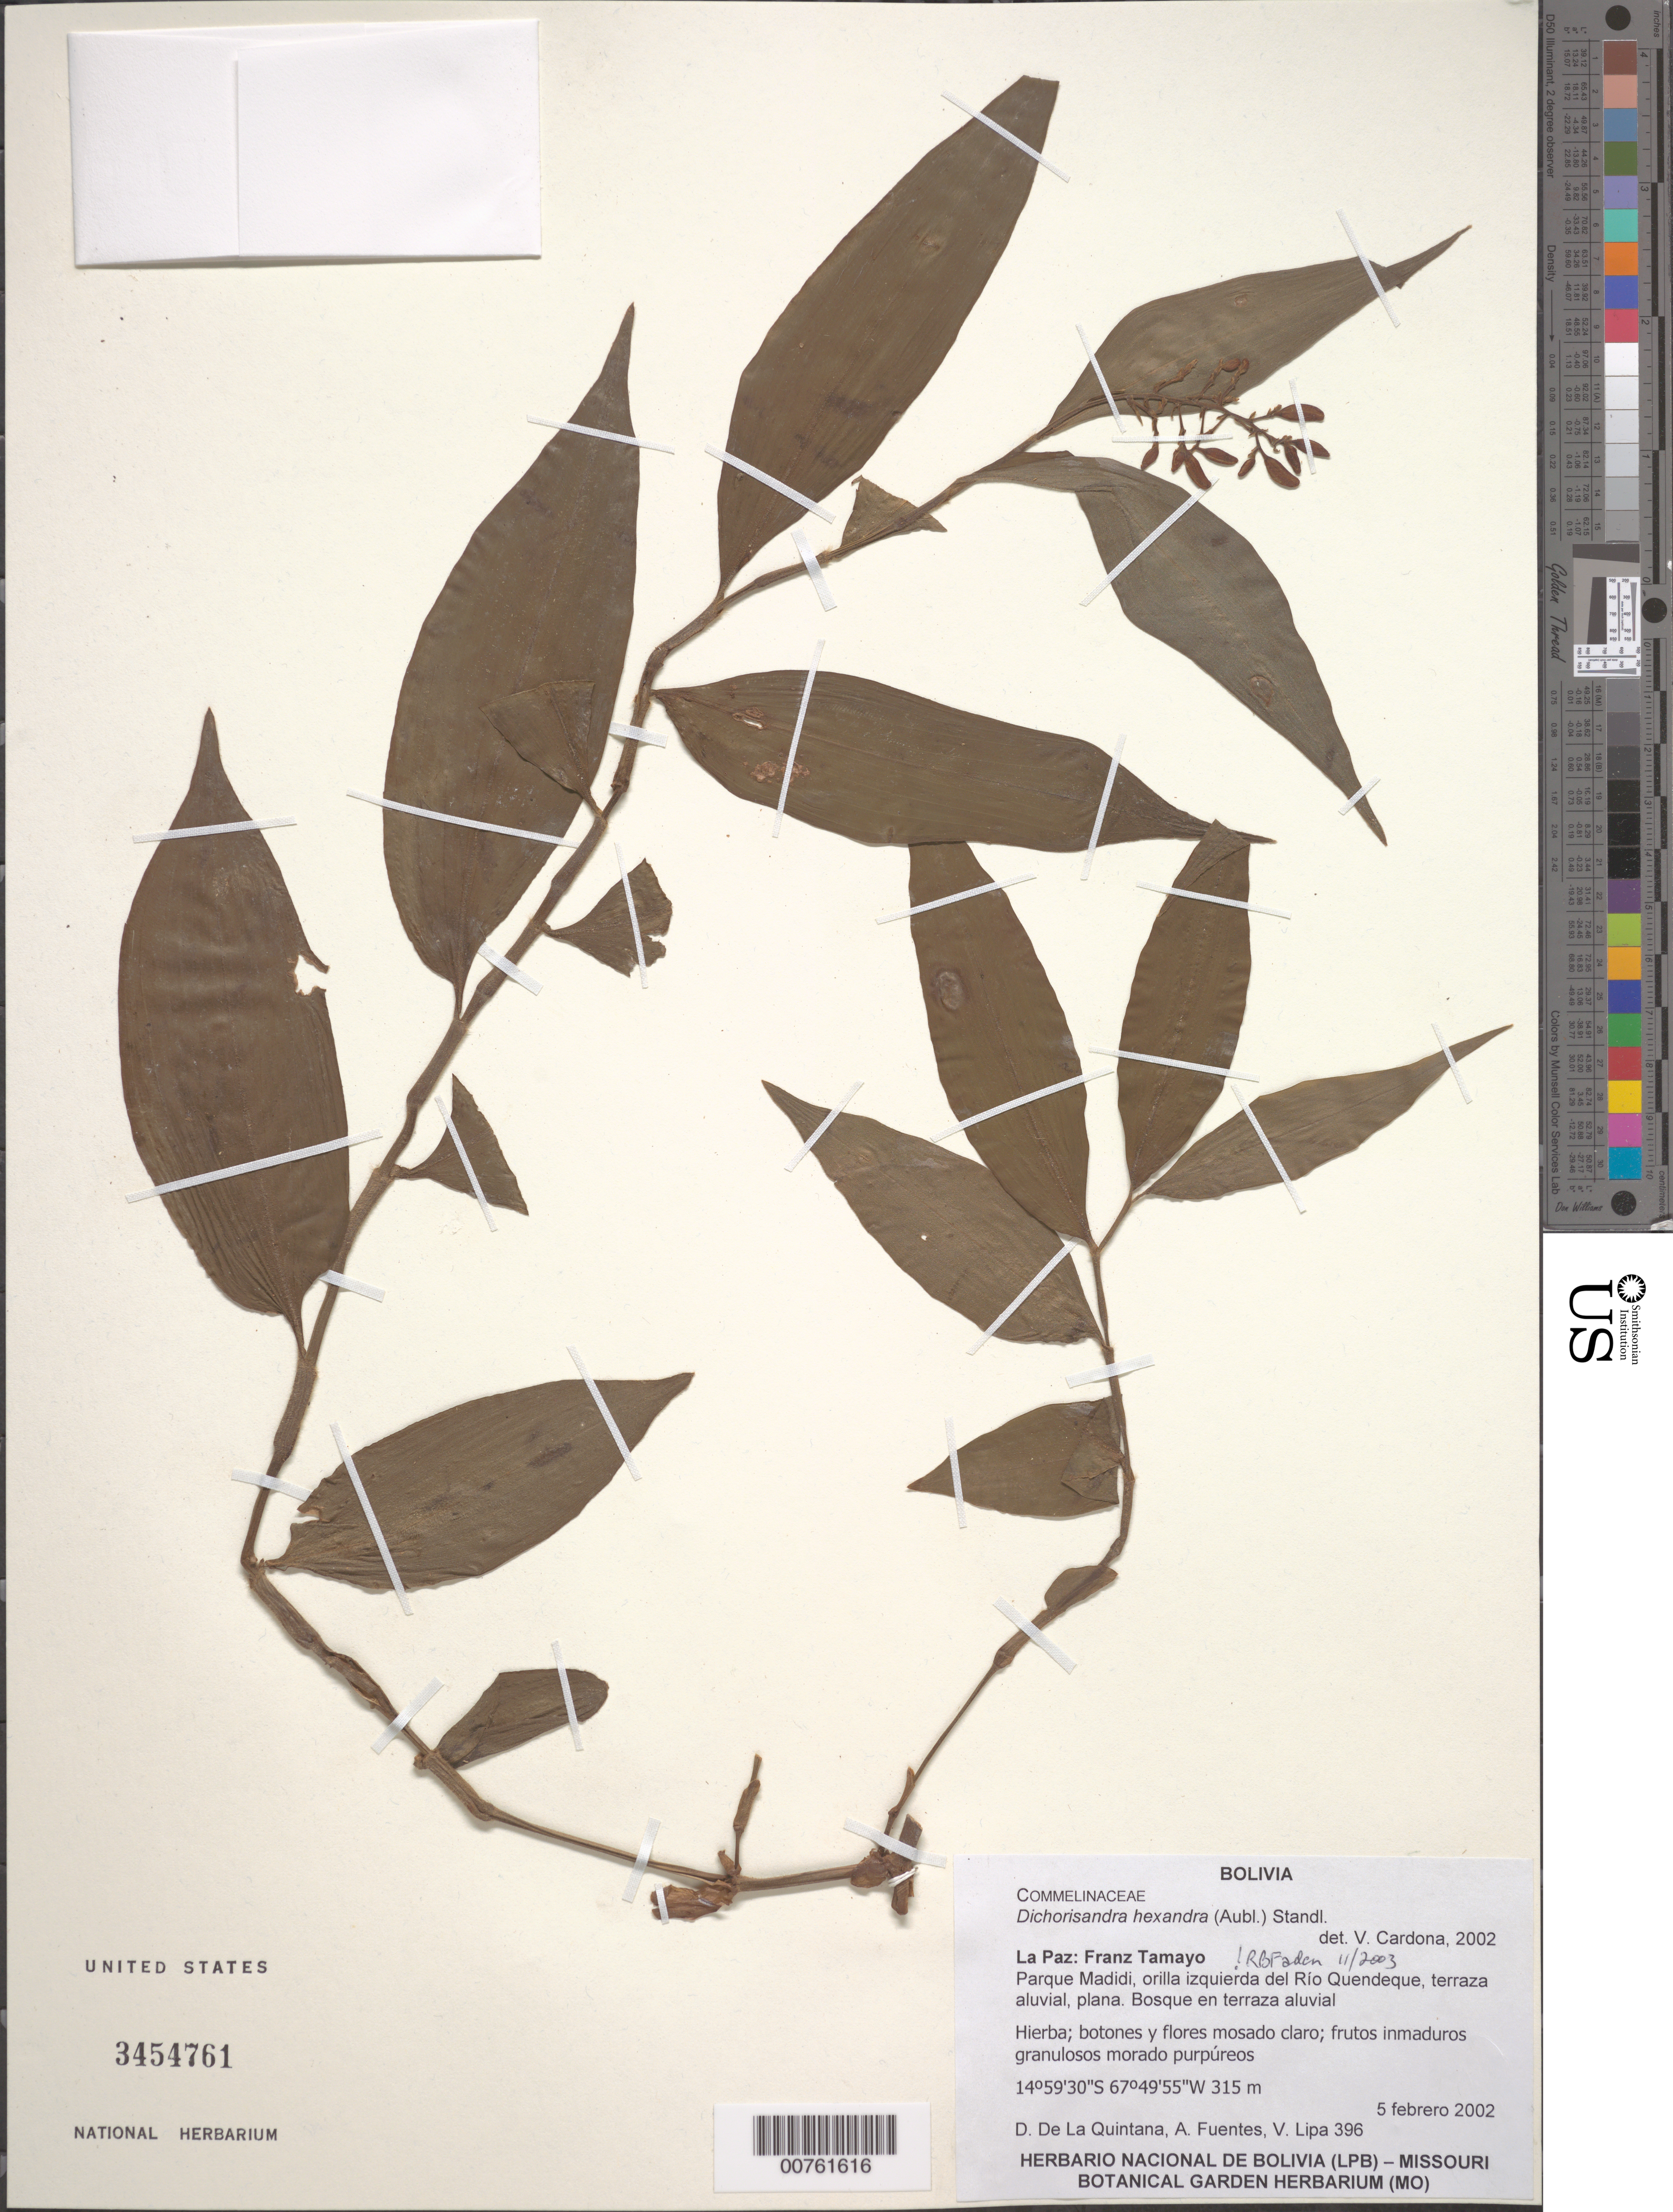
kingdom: Plantae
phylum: Tracheophyta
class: Liliopsida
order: Commelinales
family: Commelinaceae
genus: Dichorisandra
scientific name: Dichorisandra hexandra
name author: (Aubl.) Standl.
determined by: Faden, Robert B., (US), Smithsonian Institution - National Museum of Natural History (UNITED STATES)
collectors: D. De la Quintana, A. F. Fuentes C. & V. Lipa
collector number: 396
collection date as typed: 05 Feb 2002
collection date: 2002-02-05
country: Bolivia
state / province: La Paz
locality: Franz Tamayo Parque Madidi Orila izuierda del Rio Quendeque, terraza aluvial, plana.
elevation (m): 315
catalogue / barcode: US 3454761